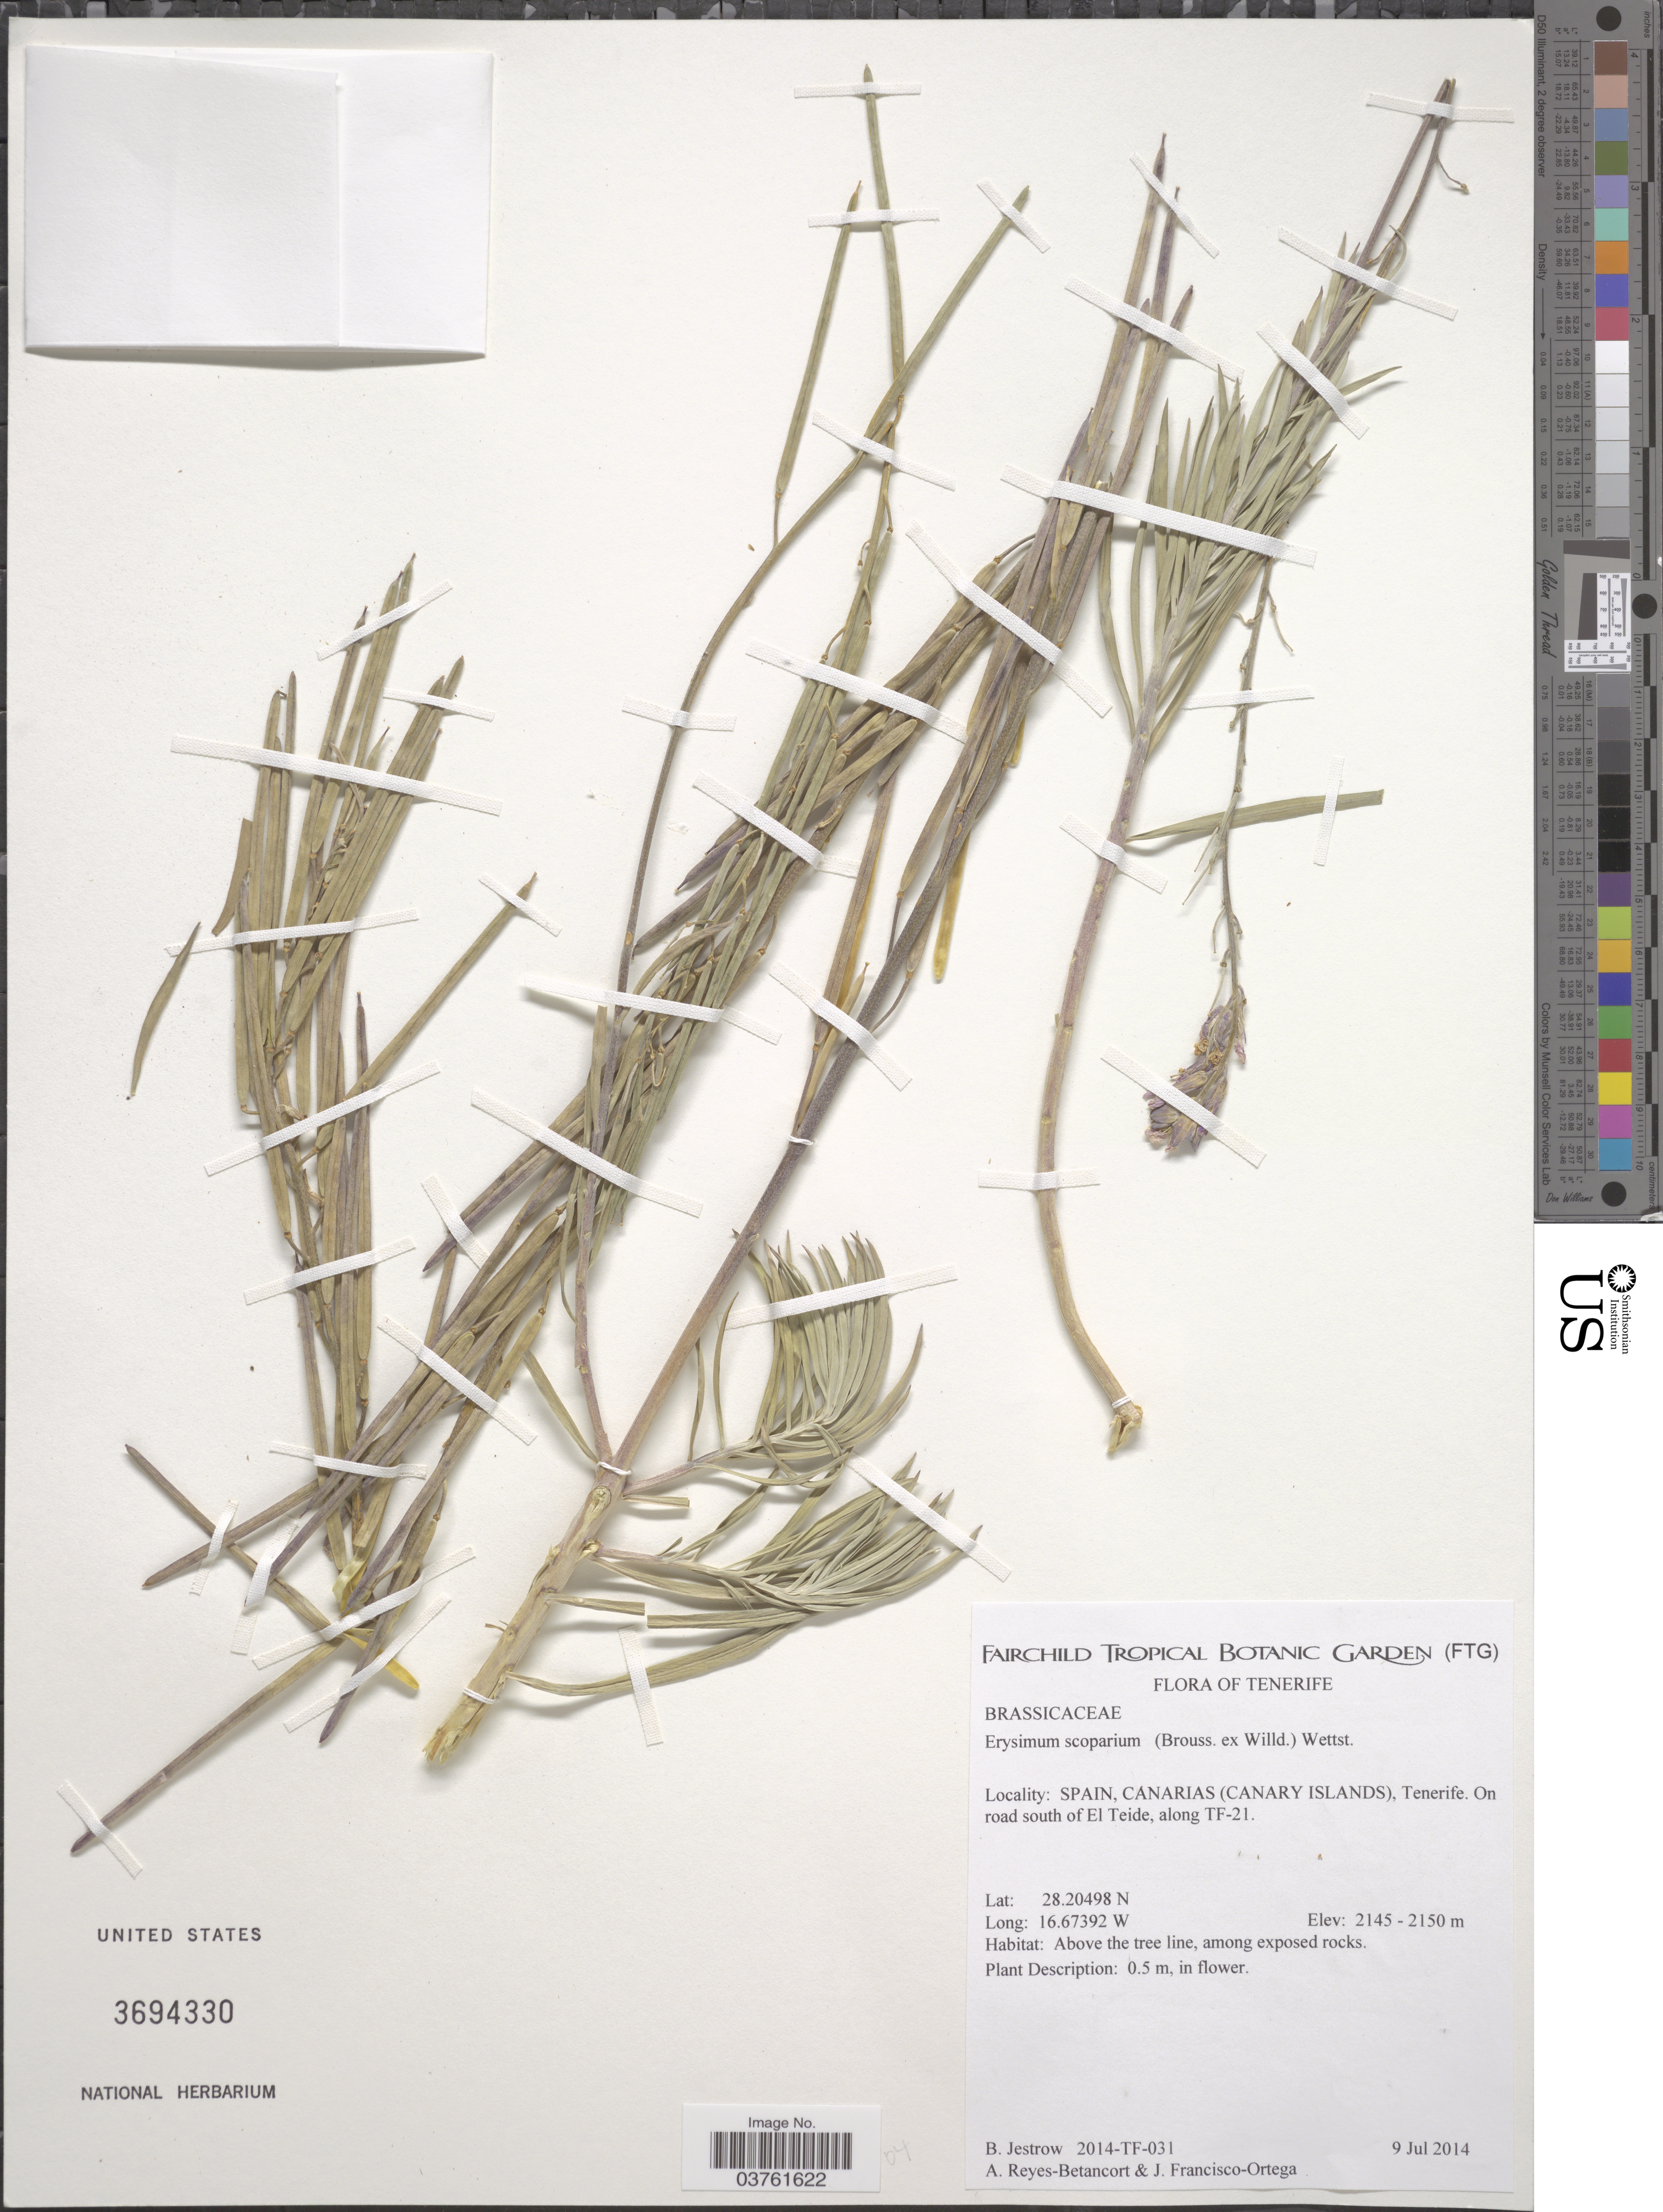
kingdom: Plantae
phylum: Tracheophyta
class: Magnoliopsida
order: Brassicales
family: Brassicaceae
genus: Erysimum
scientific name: Erysimum scoparium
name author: Wettst.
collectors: B. Jestrow, A. Reyes-Betancort & J. Fransisco-Ortega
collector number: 2014-TF-031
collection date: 2014-07-09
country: Spain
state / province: Canarias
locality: (Canary Islands), Tenerife. On road south of El Teide, along TF-21.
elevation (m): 2145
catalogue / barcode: US 3694330